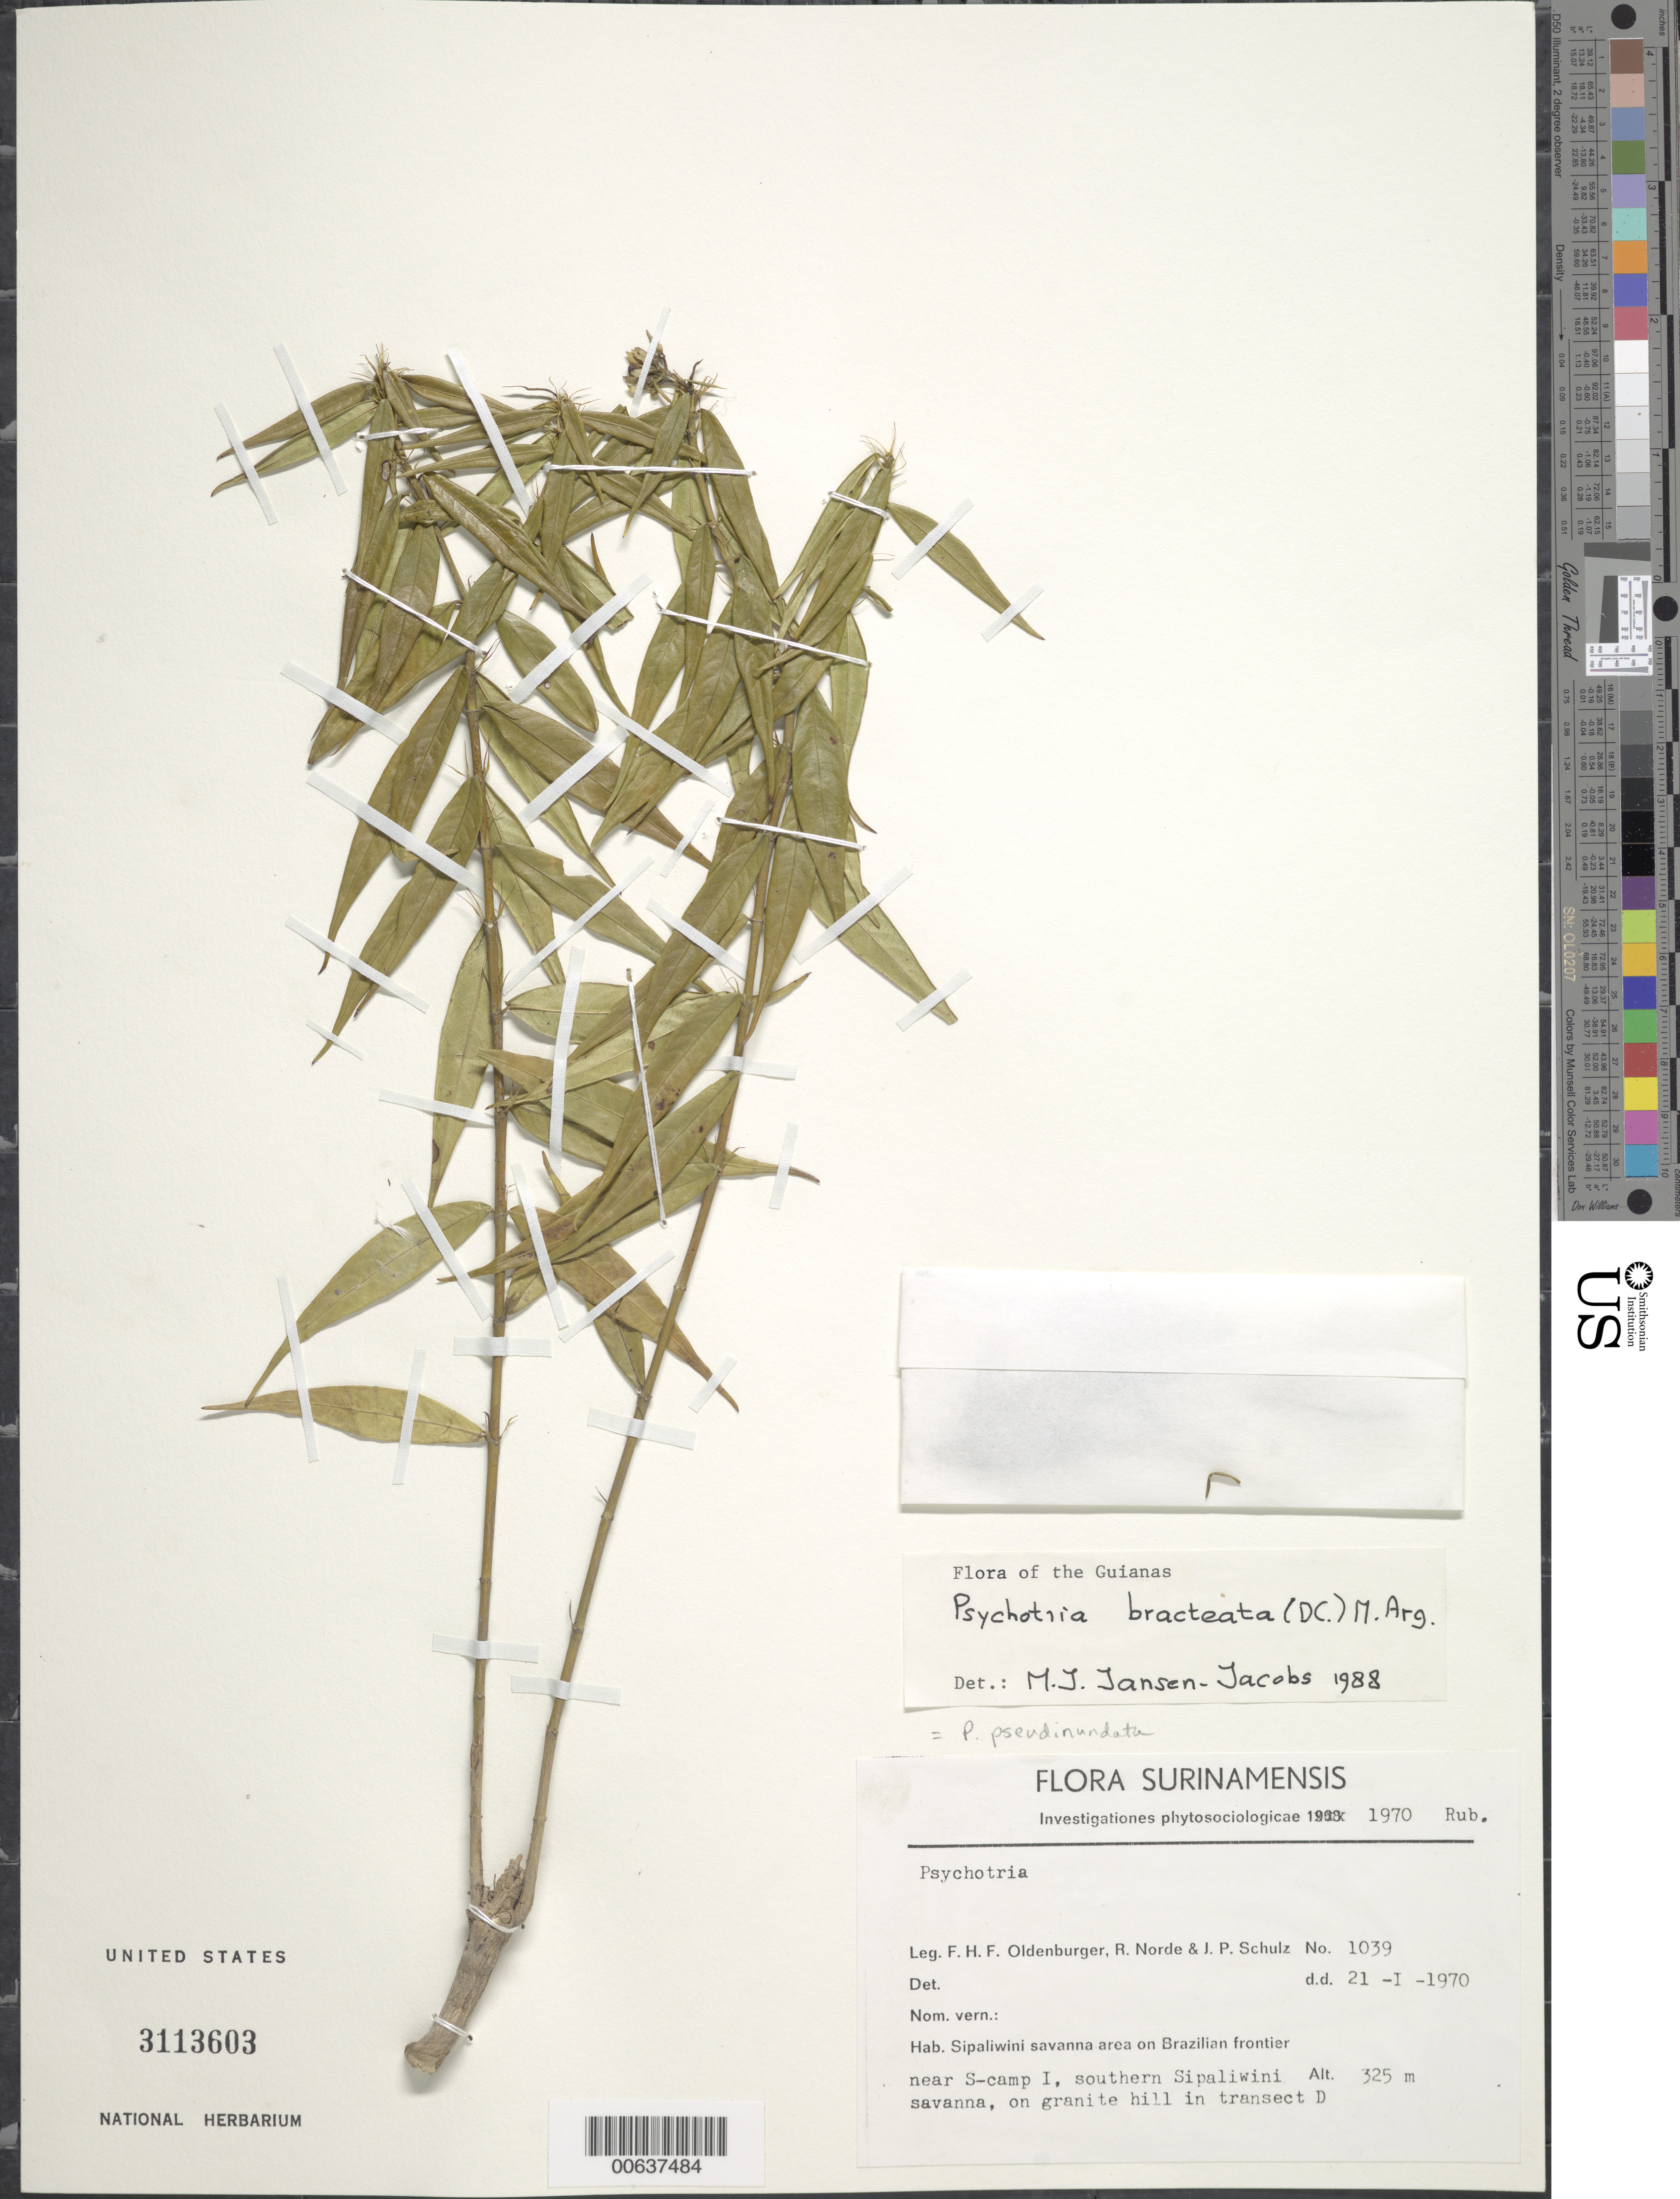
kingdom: Plantae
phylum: Tracheophyta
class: Magnoliopsida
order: Gentianales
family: Rubiaceae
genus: Palicourea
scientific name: Palicourea pseudinundata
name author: (Wernham) Delprete & J.H. Kirkbr.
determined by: Kirkbride, J. H., Jr.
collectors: F. Oldenburger, R. Norde & J. P. Schulz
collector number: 1039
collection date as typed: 21-Jan-70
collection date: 1970-01-21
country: Suriname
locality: Sipaliwini Savanna (southern), Brazilian frontier, near S-camp I, on granite hill in transect D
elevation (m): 325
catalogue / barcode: US 3113603